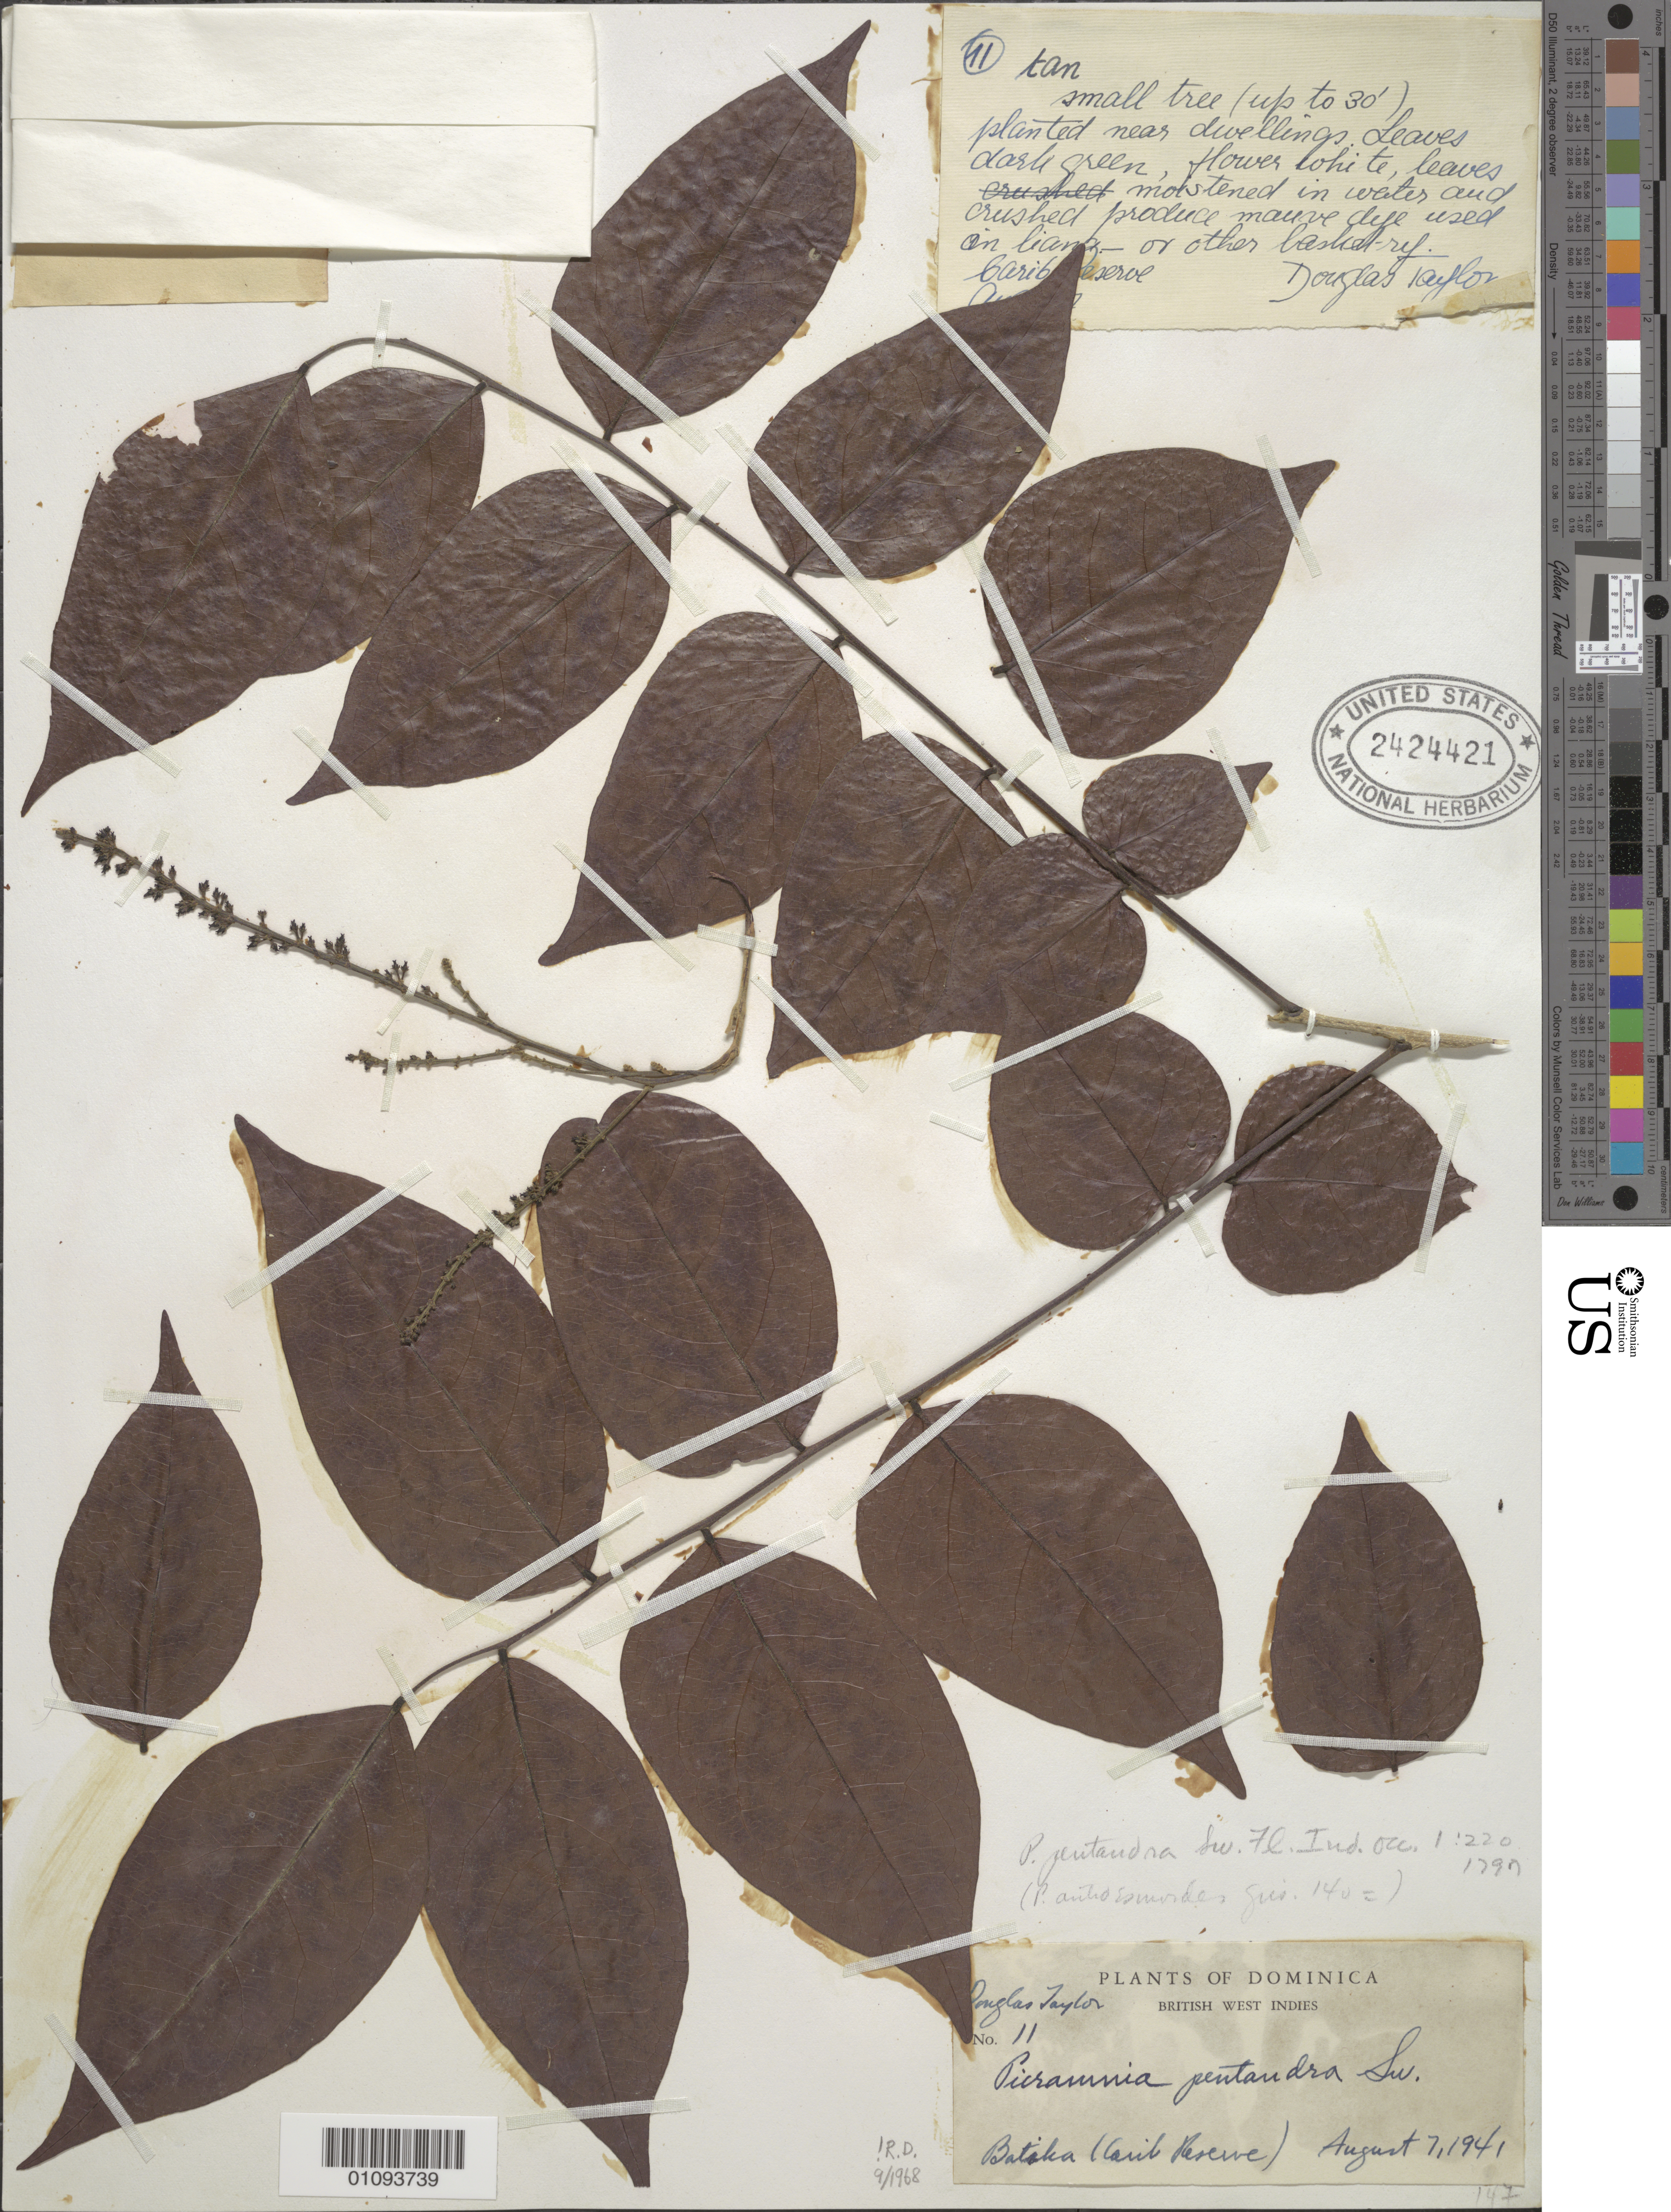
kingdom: Plantae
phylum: Tracheophyta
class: Magnoliopsida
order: Picramniales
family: Picramniaceae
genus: Picramnia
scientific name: Picramnia pentandra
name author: Sw.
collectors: D. Taylor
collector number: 11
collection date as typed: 07 Aug 1941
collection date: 1941-08-07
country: Dominica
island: Dominica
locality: Batika, Caul Reserve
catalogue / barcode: US 2424421